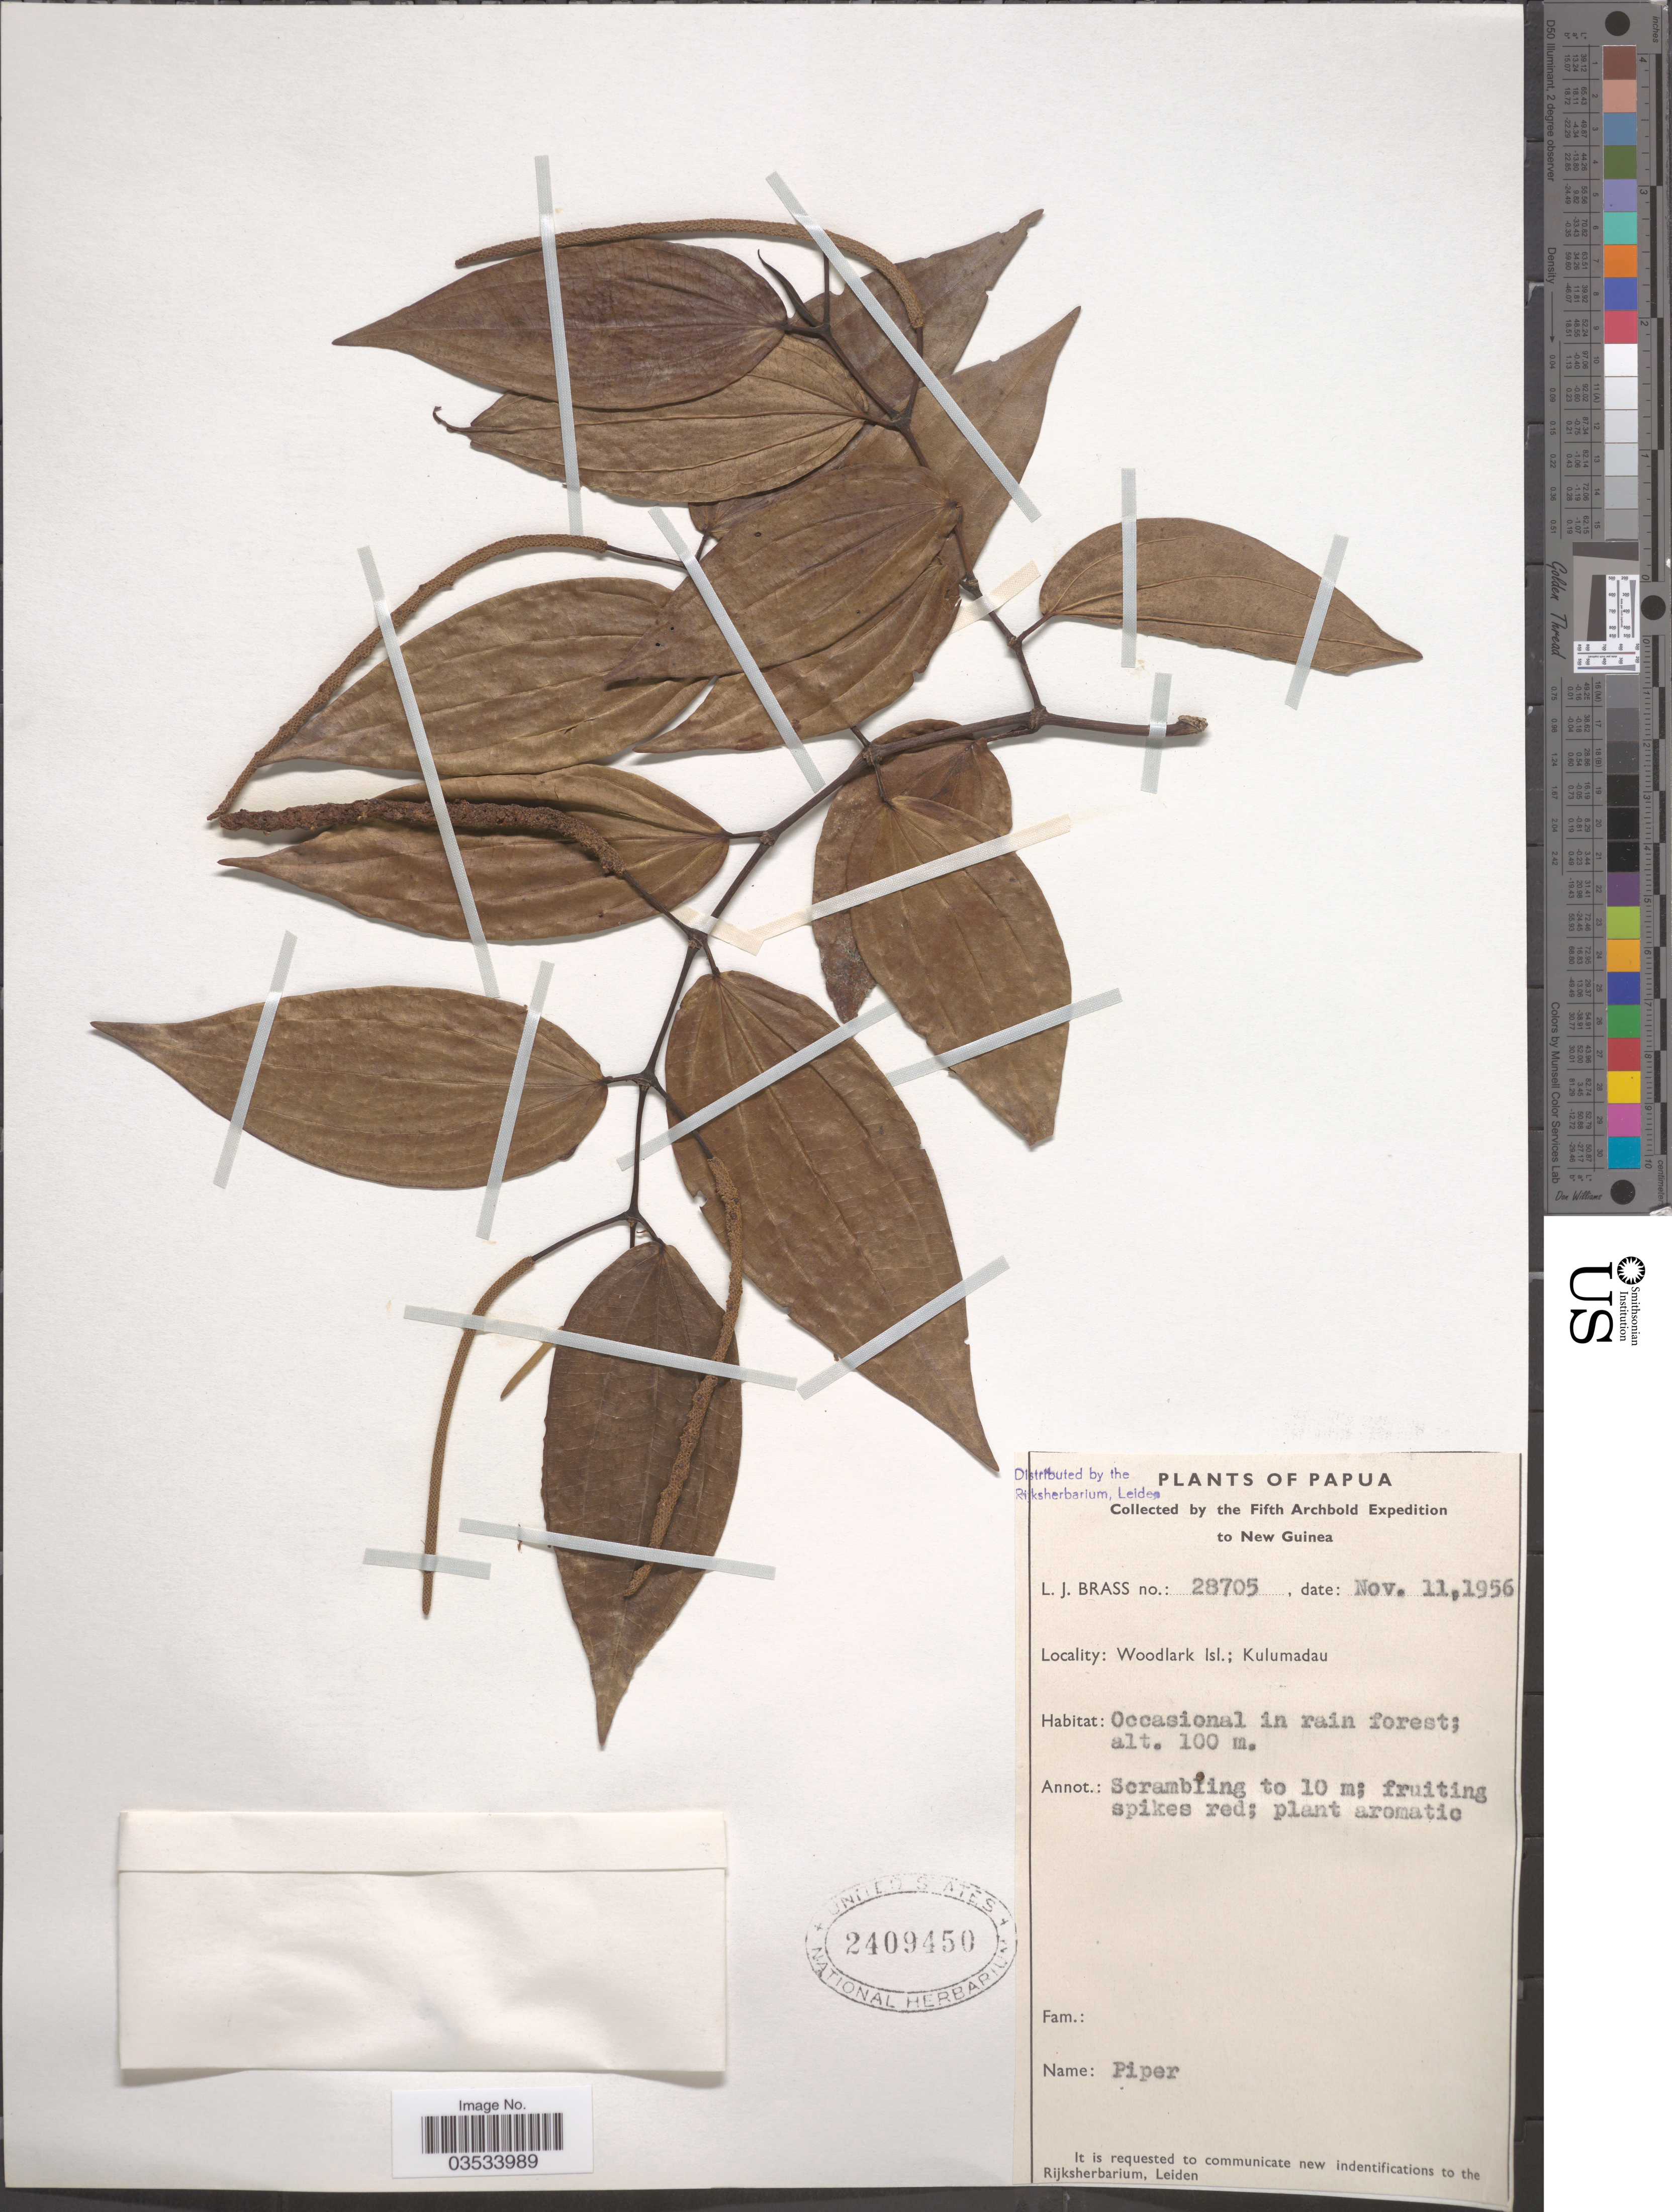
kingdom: Plantae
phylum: Tracheophyta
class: Magnoliopsida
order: Piperales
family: Piperaceae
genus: Piper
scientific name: Piper sp.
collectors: L. J. Brass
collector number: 28705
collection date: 1956-11-11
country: Papua New Guinea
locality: Papua. New Guinea. Woodlark Isl.; Kulumadau.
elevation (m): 100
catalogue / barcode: US 2409450